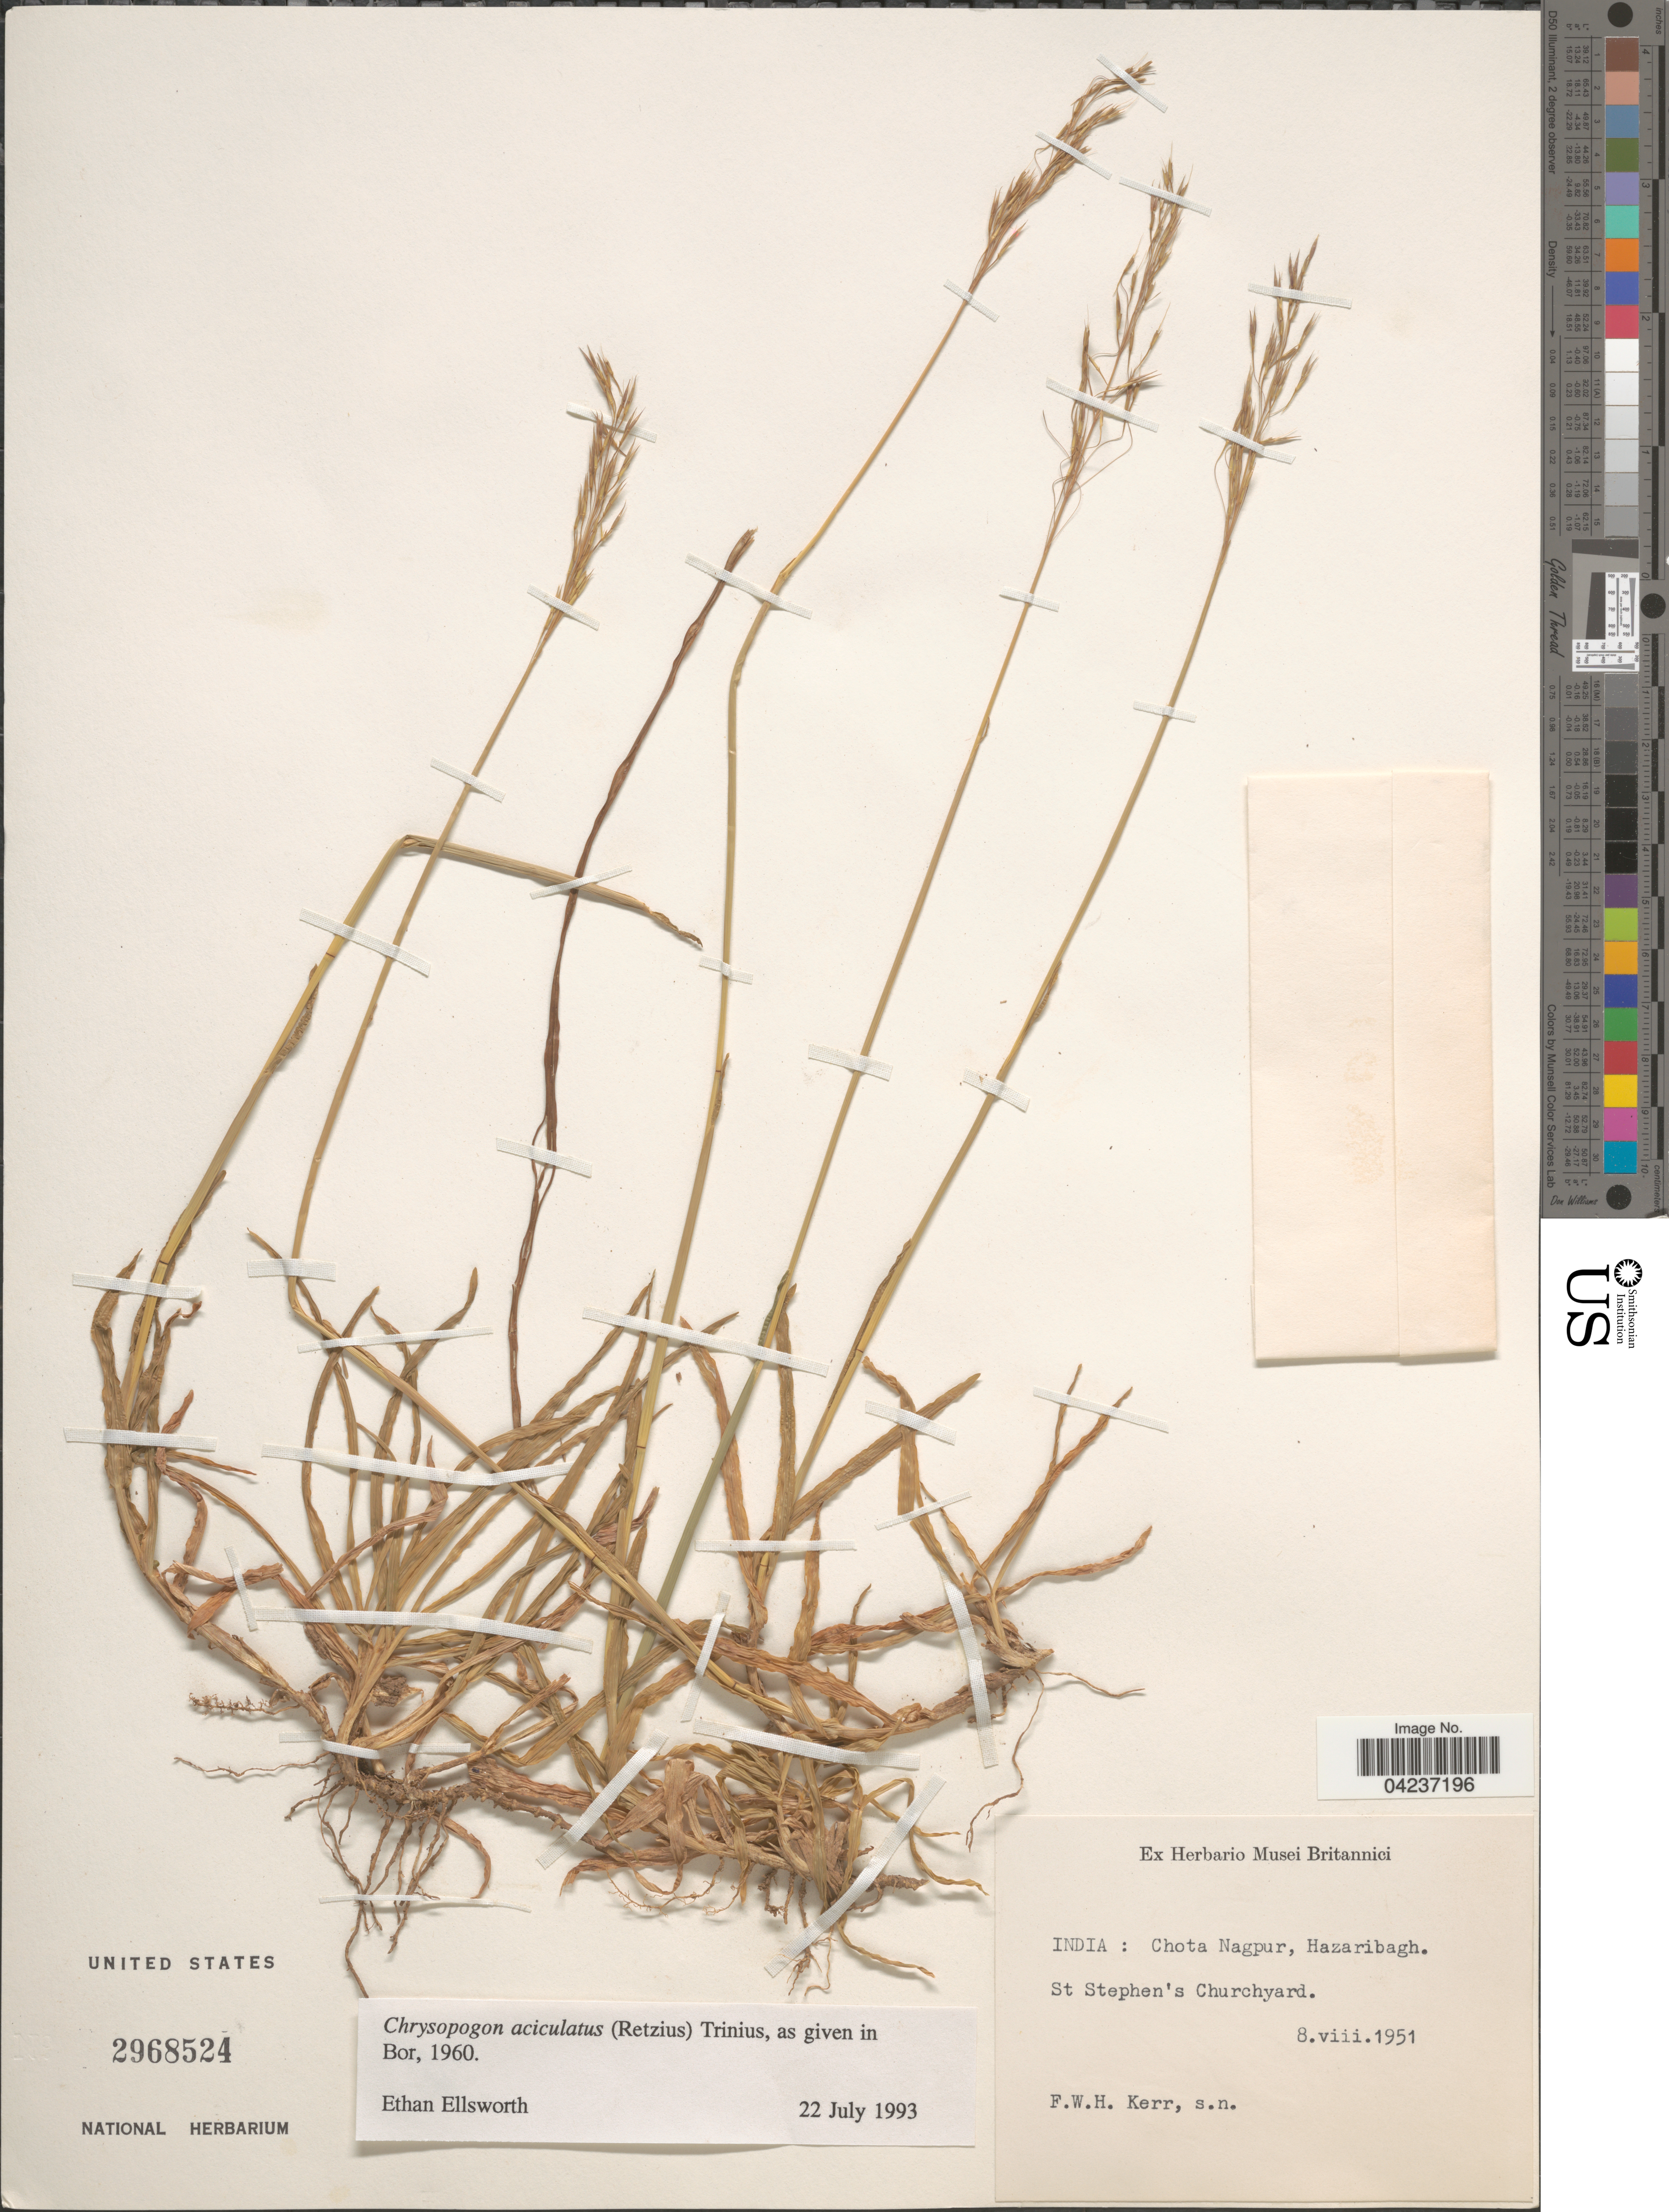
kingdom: Plantae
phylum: Tracheophyta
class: Liliopsida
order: Poales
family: Poaceae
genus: Chrysopogon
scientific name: Chrysopogon aciculatus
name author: (Retz.) Trin.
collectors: F. Kerr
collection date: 1951-08-08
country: India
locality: Chota Nagpur, Hazaribagh. St Stephen's Churchyard.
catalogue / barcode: US 2968524